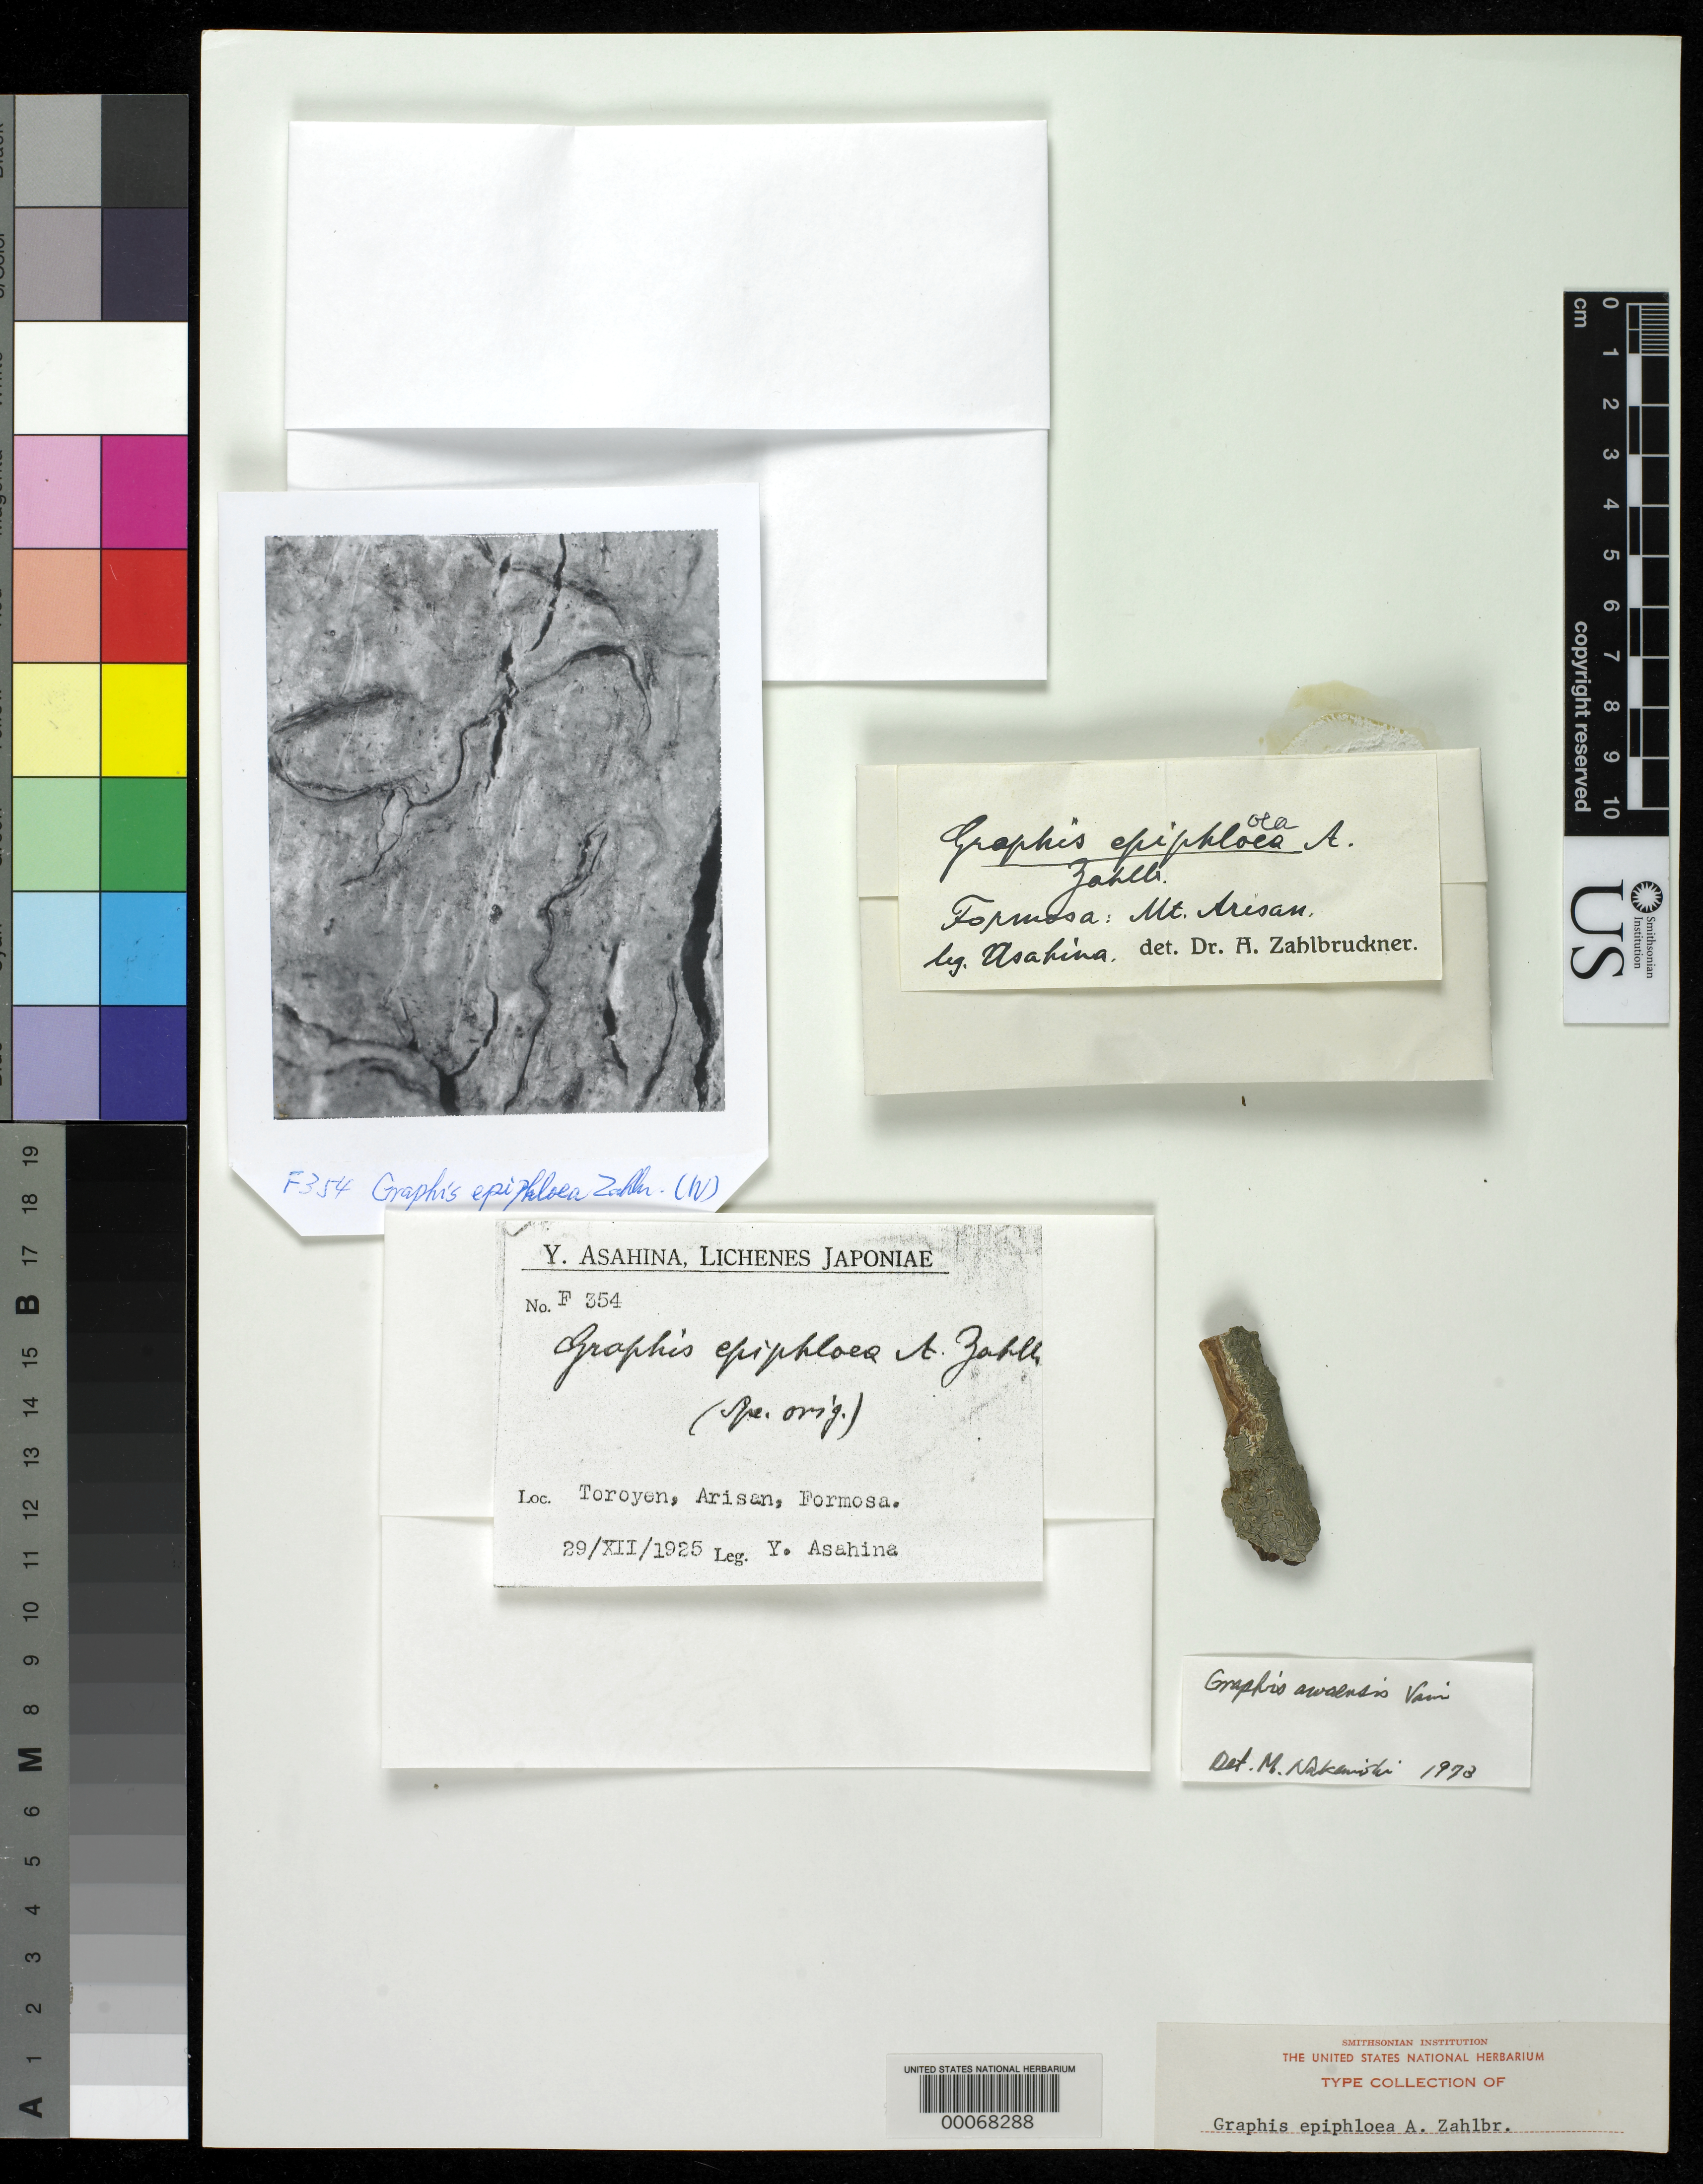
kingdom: Fungi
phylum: Ascomycota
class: Lecanoromycetes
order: Ostropales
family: Graphidaceae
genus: Graphis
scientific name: Graphis epiphloea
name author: Zahlbr.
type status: Isosyntype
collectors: Y. Asahina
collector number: F354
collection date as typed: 29 Dec 1925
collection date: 1925-12-29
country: Taiwan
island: Taiwan [Formosa]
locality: Toroyen, Mt. Arisan.